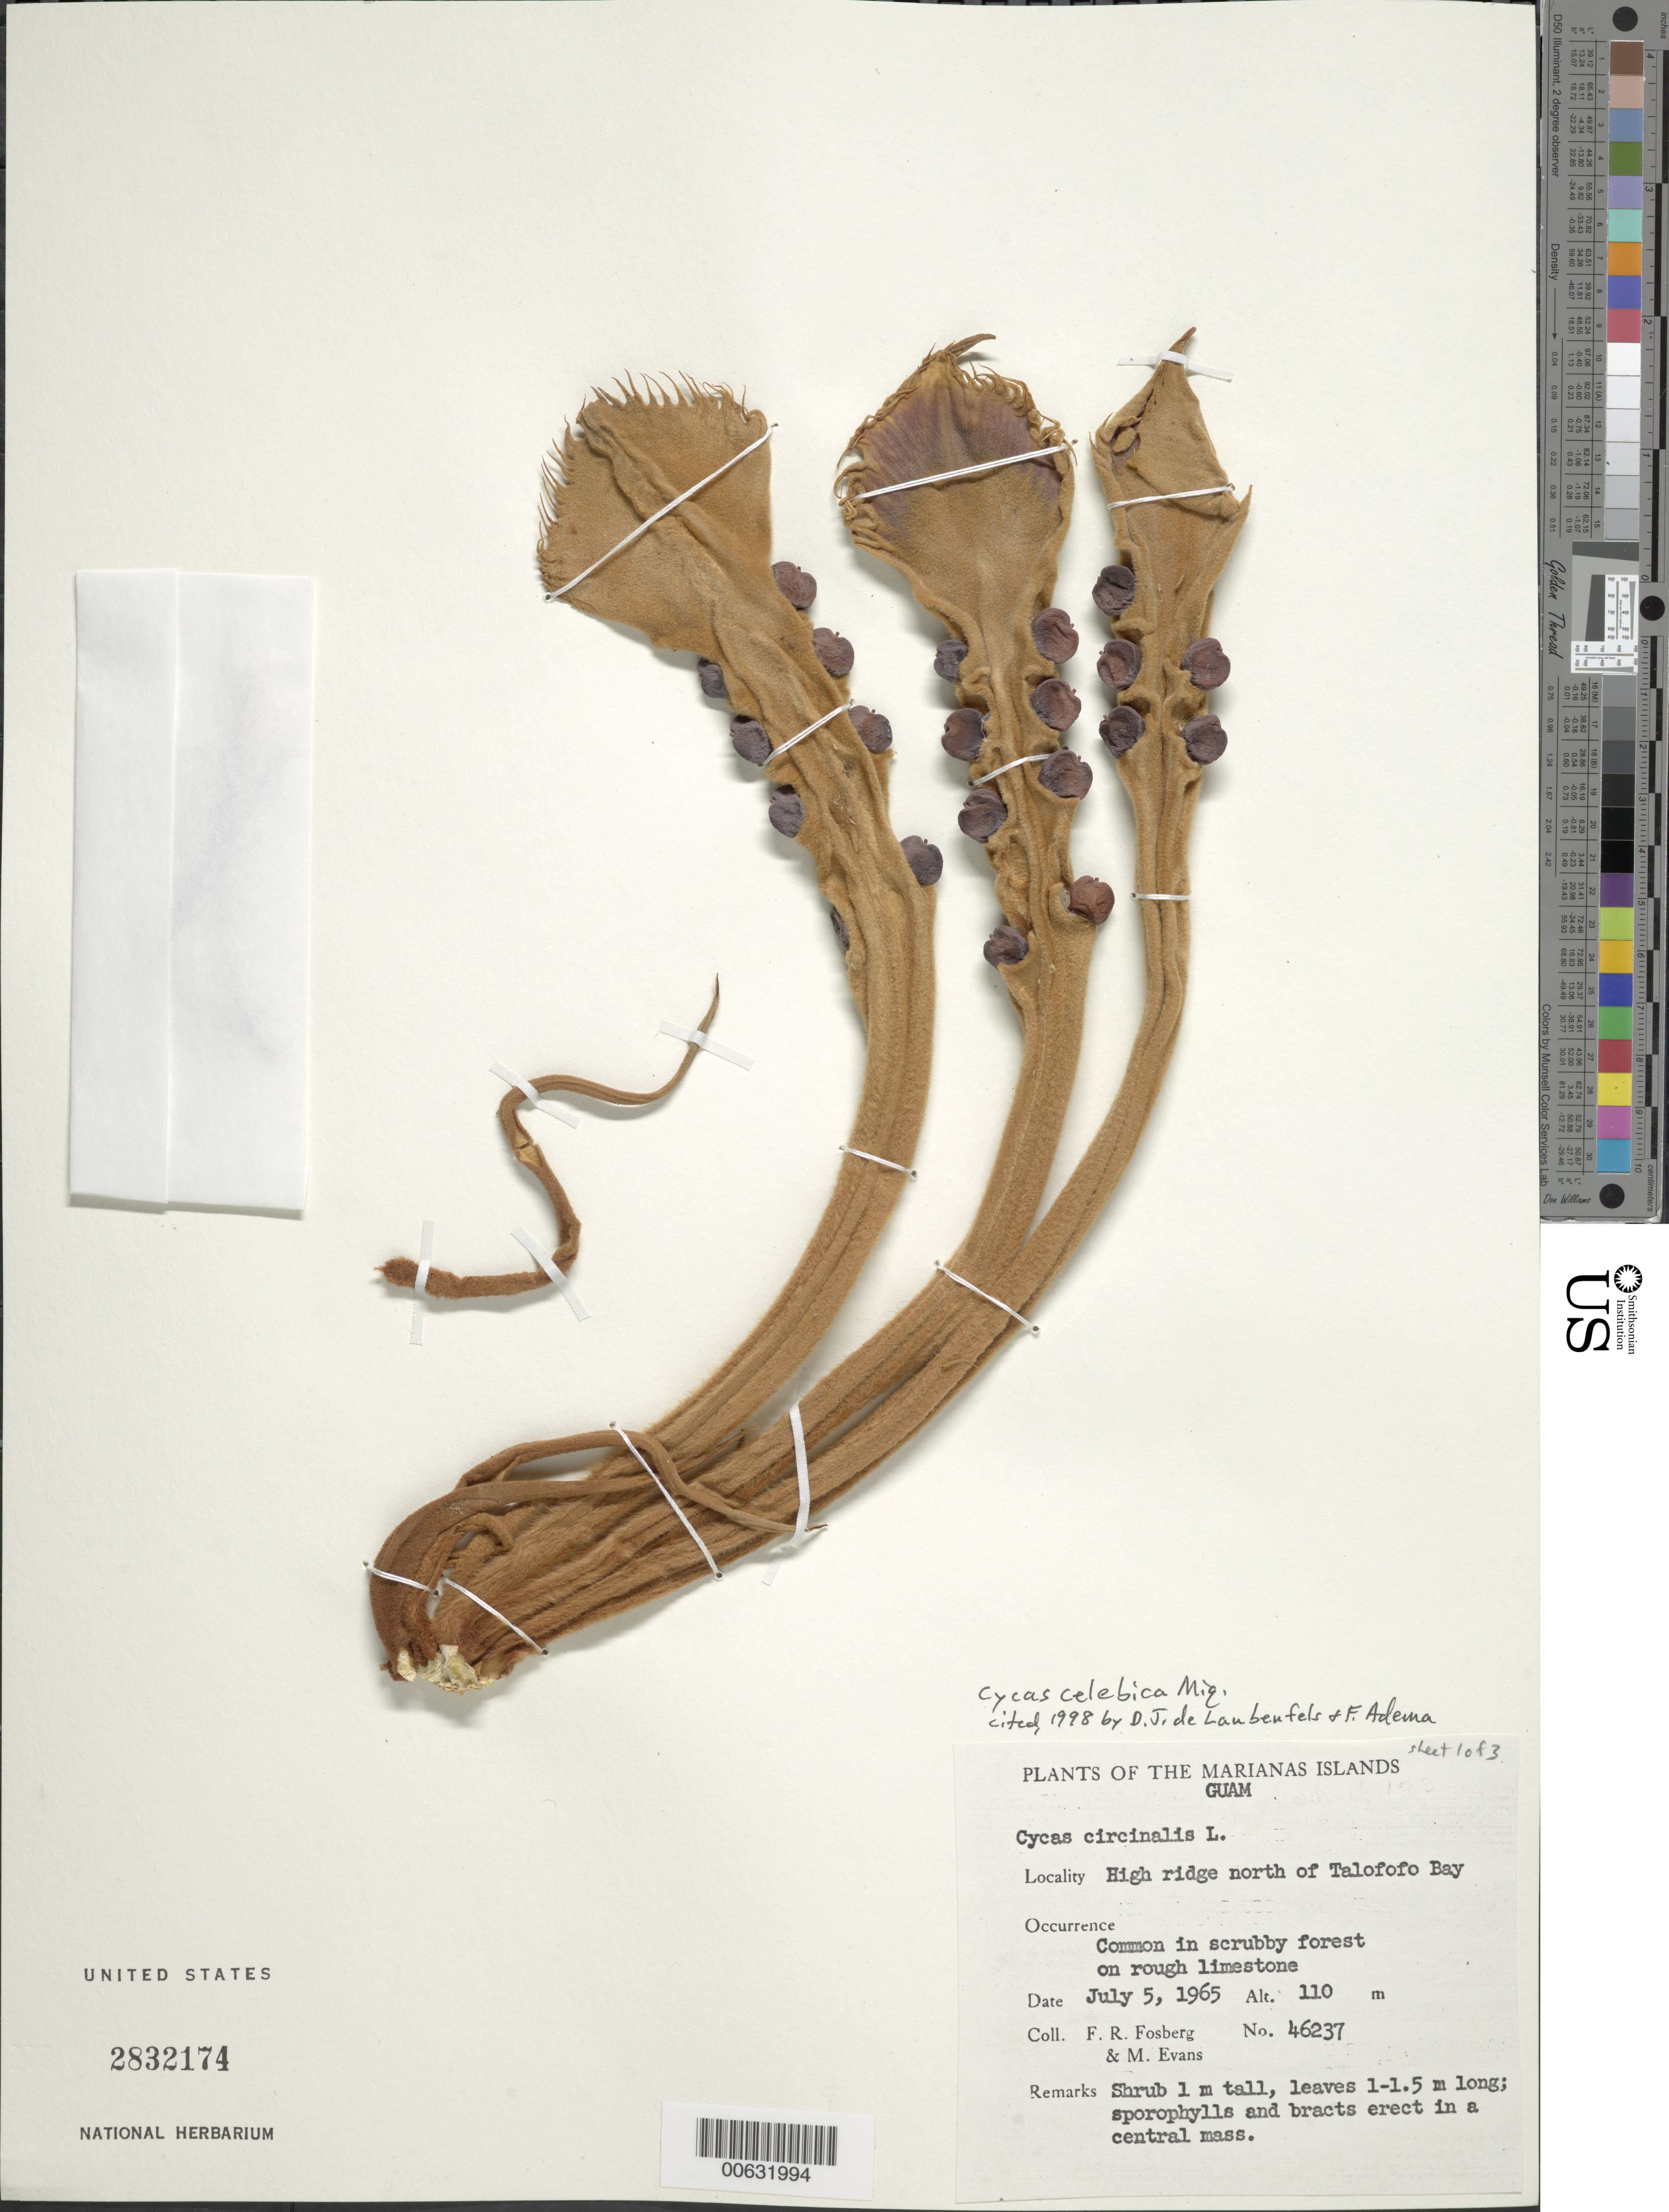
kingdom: Plantae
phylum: Tracheophyta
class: Cycadopsida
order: Cycadales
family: Cycadaceae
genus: Cycas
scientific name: Cycas celebica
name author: Miq.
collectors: F. R. Fosberg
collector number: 46237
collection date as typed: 05 Jul 1965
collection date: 1965-07-05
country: Guam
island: Guam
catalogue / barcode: US 2832174